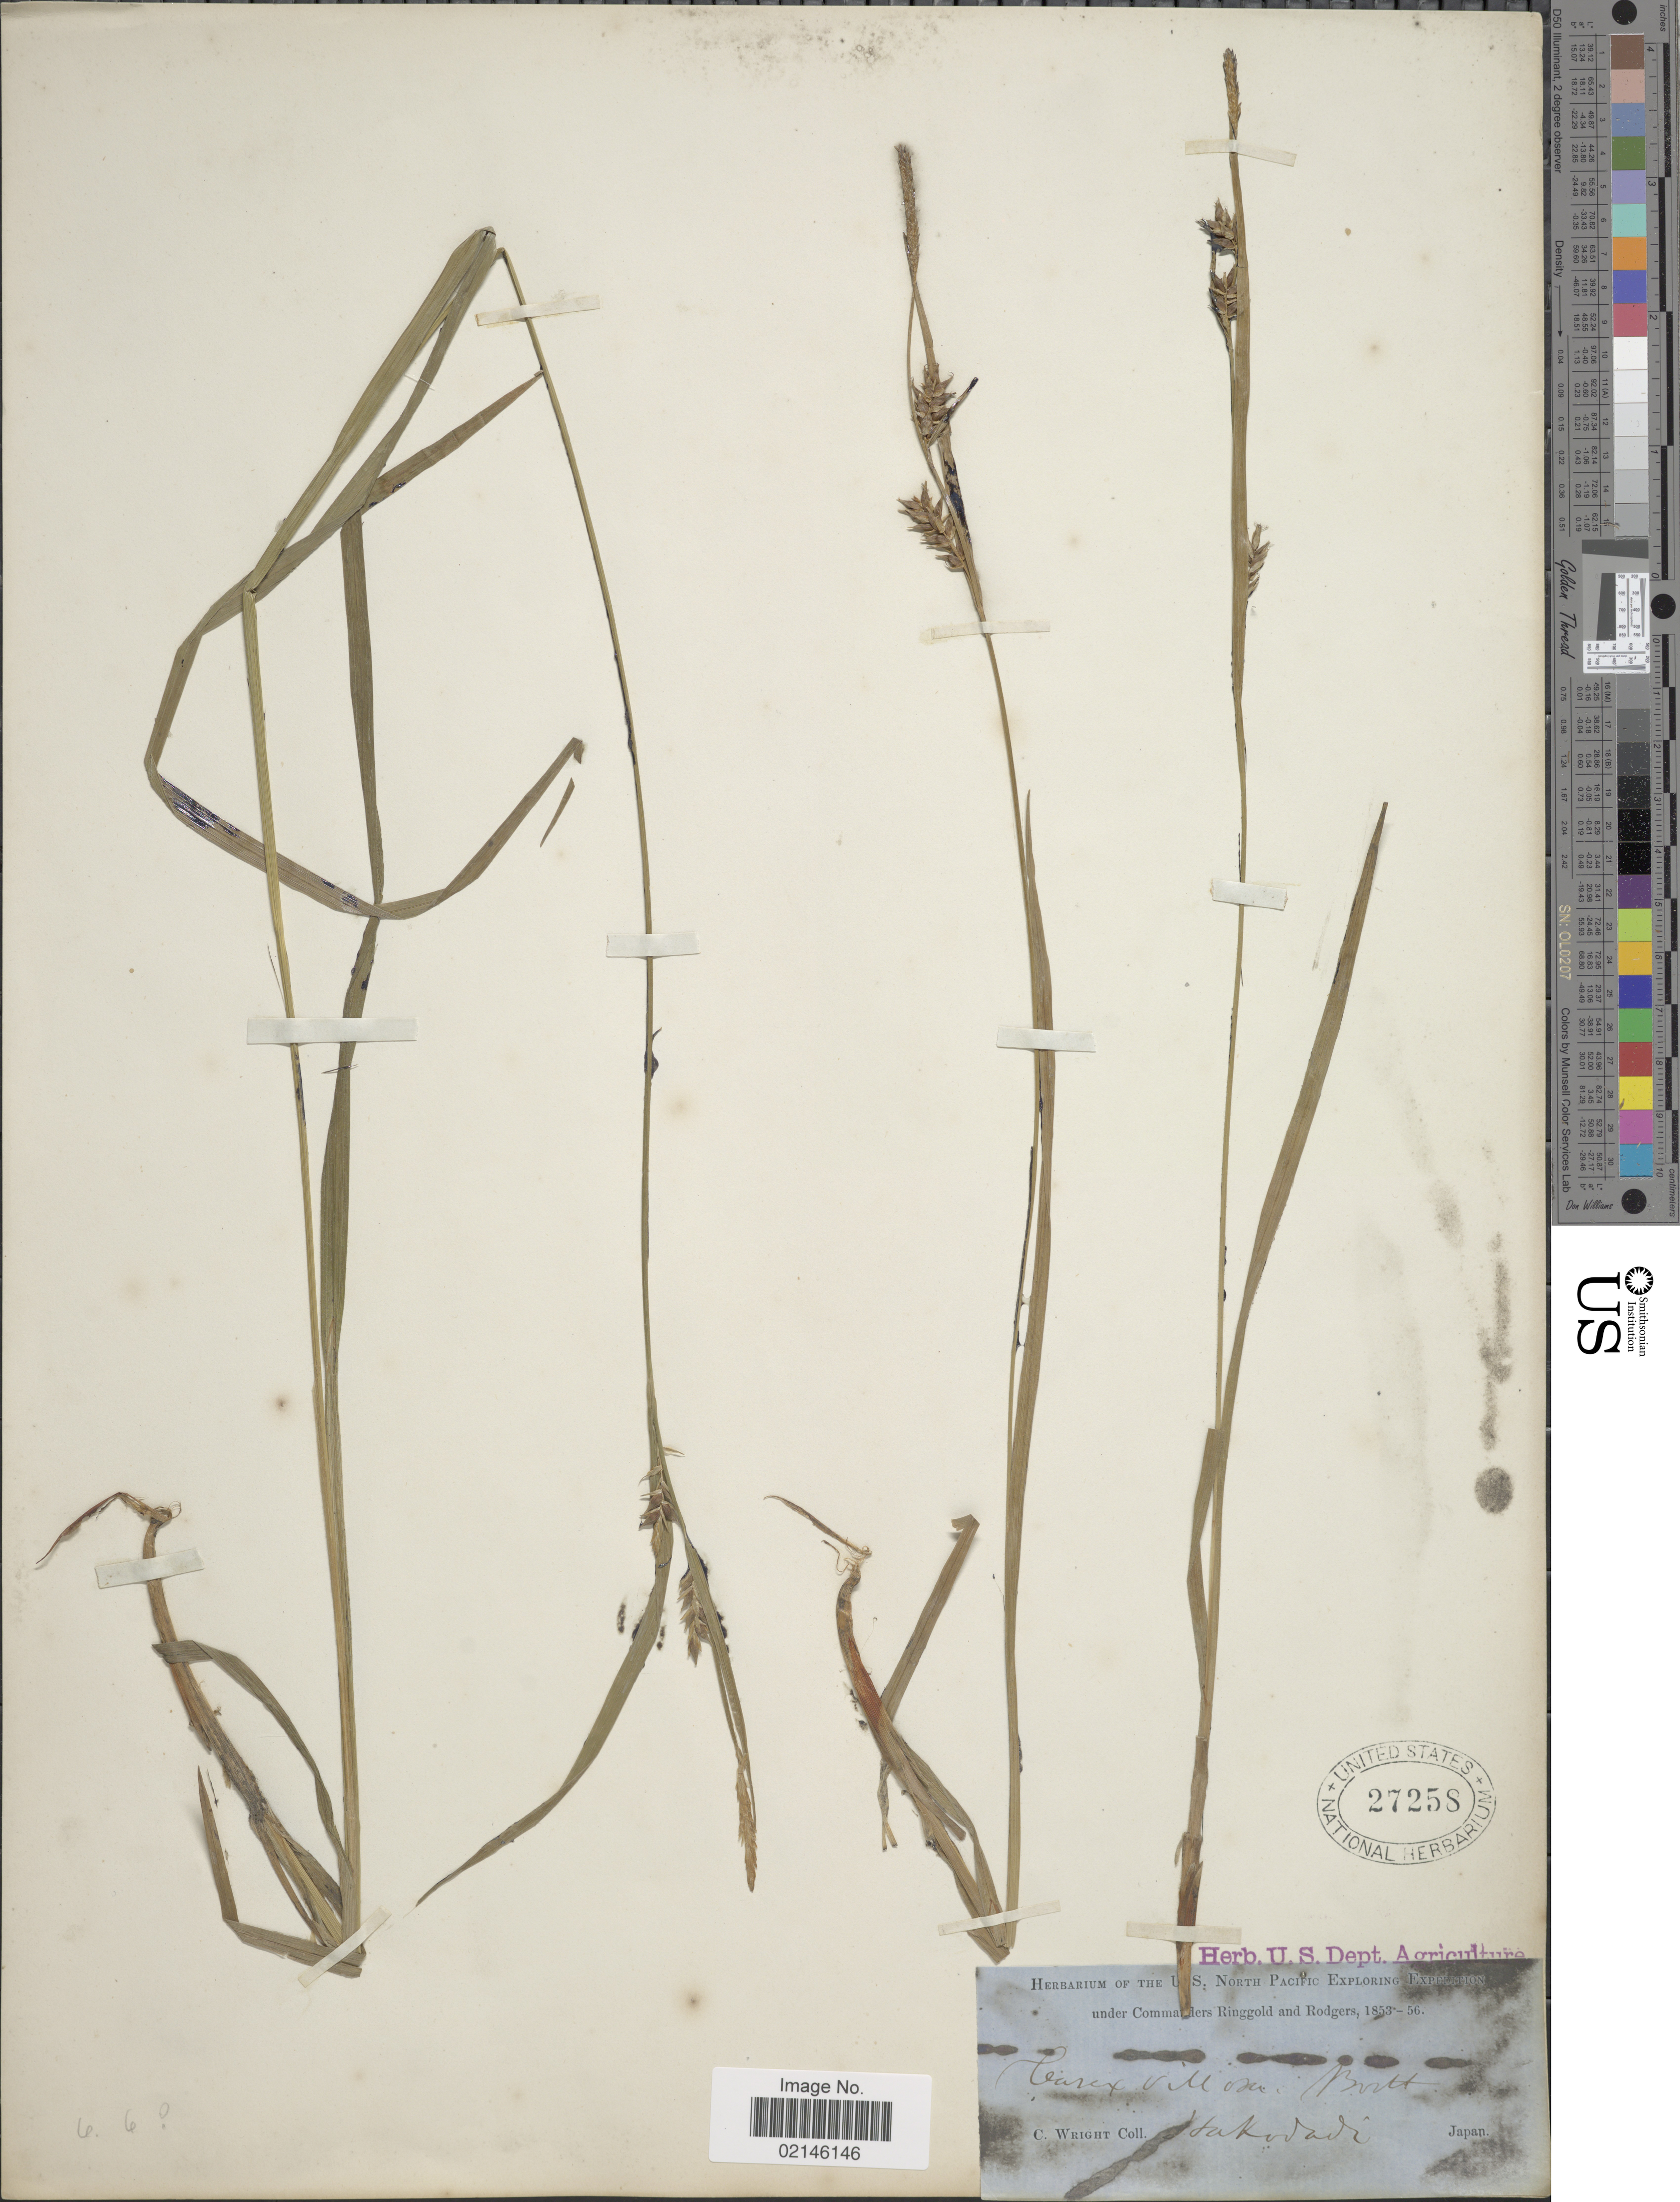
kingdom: Plantae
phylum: Tracheophyta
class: Liliopsida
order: Poales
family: Cyperaceae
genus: Carex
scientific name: Carex latisquamea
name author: Kom.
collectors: C. Wright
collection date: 1853/1856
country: Japan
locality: Hakodadi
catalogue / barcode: US 27258